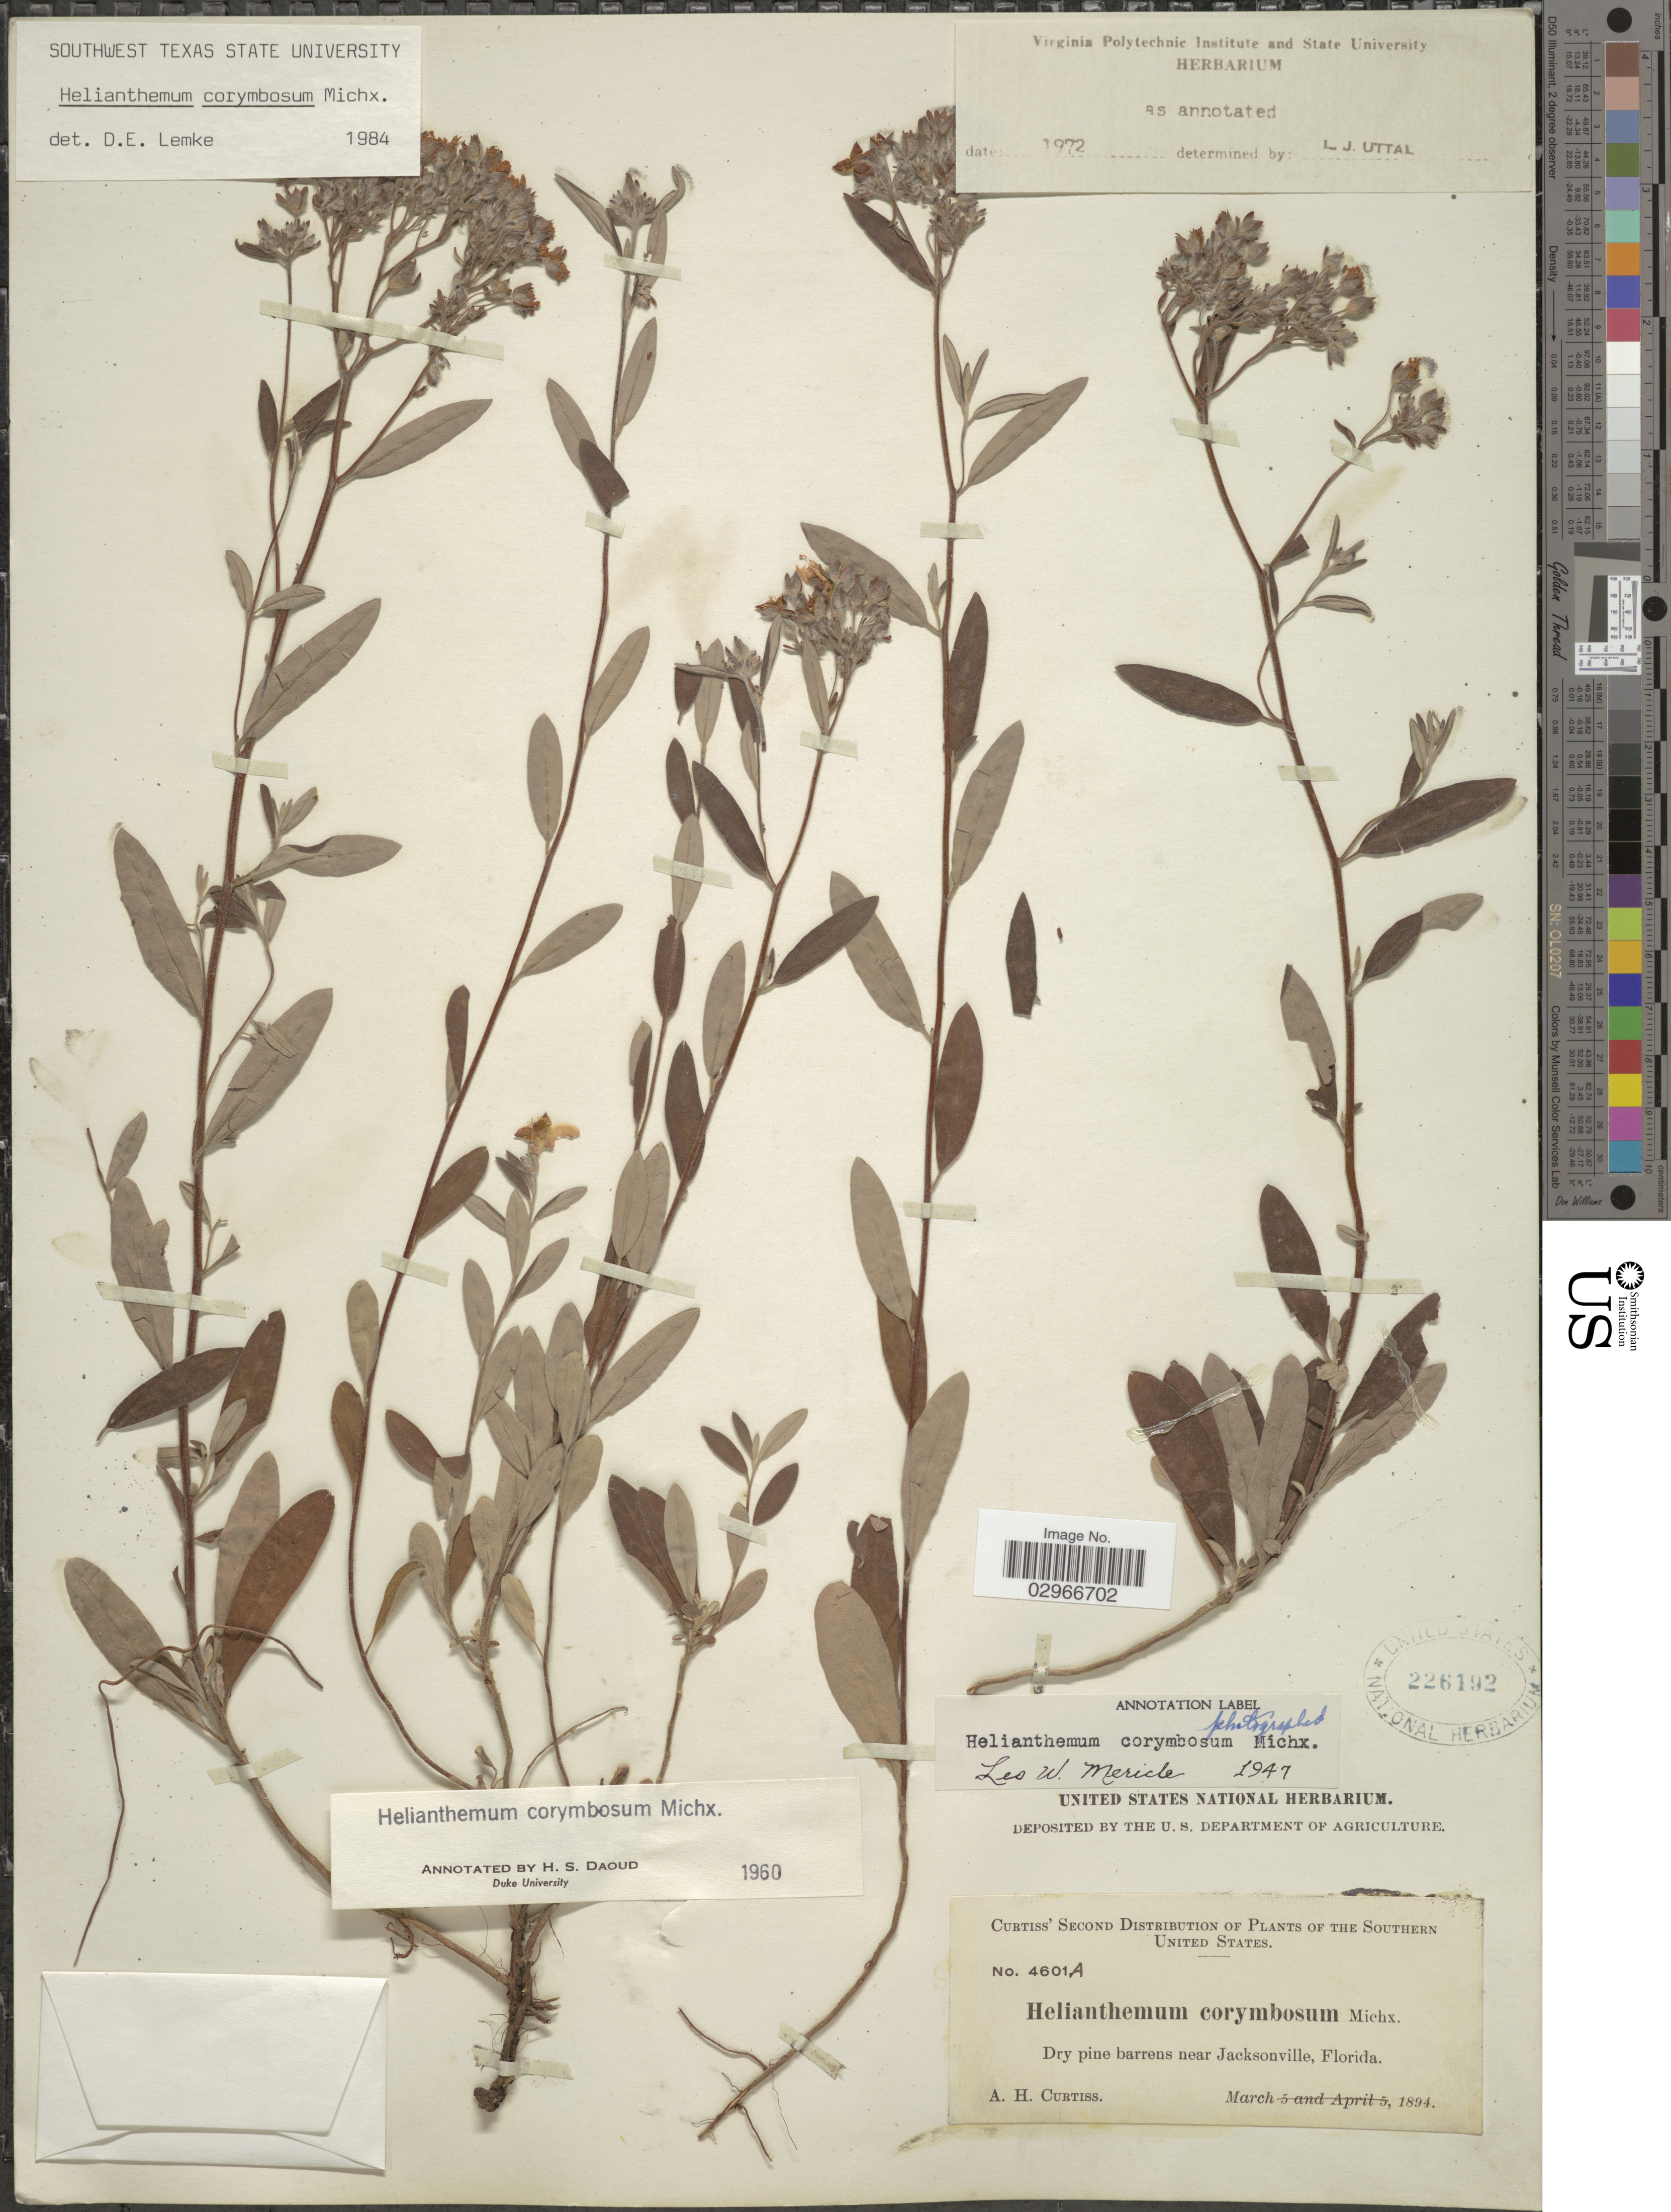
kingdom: Plantae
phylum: Tracheophyta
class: Magnoliopsida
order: Malvales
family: Cistaceae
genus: Helianthemum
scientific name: Helianthemum corymbosum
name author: Michx.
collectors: A. H. Curtiss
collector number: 4601A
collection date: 1894-03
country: United States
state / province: Florida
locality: The Southern United States, Jacksonville.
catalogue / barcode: US 226192